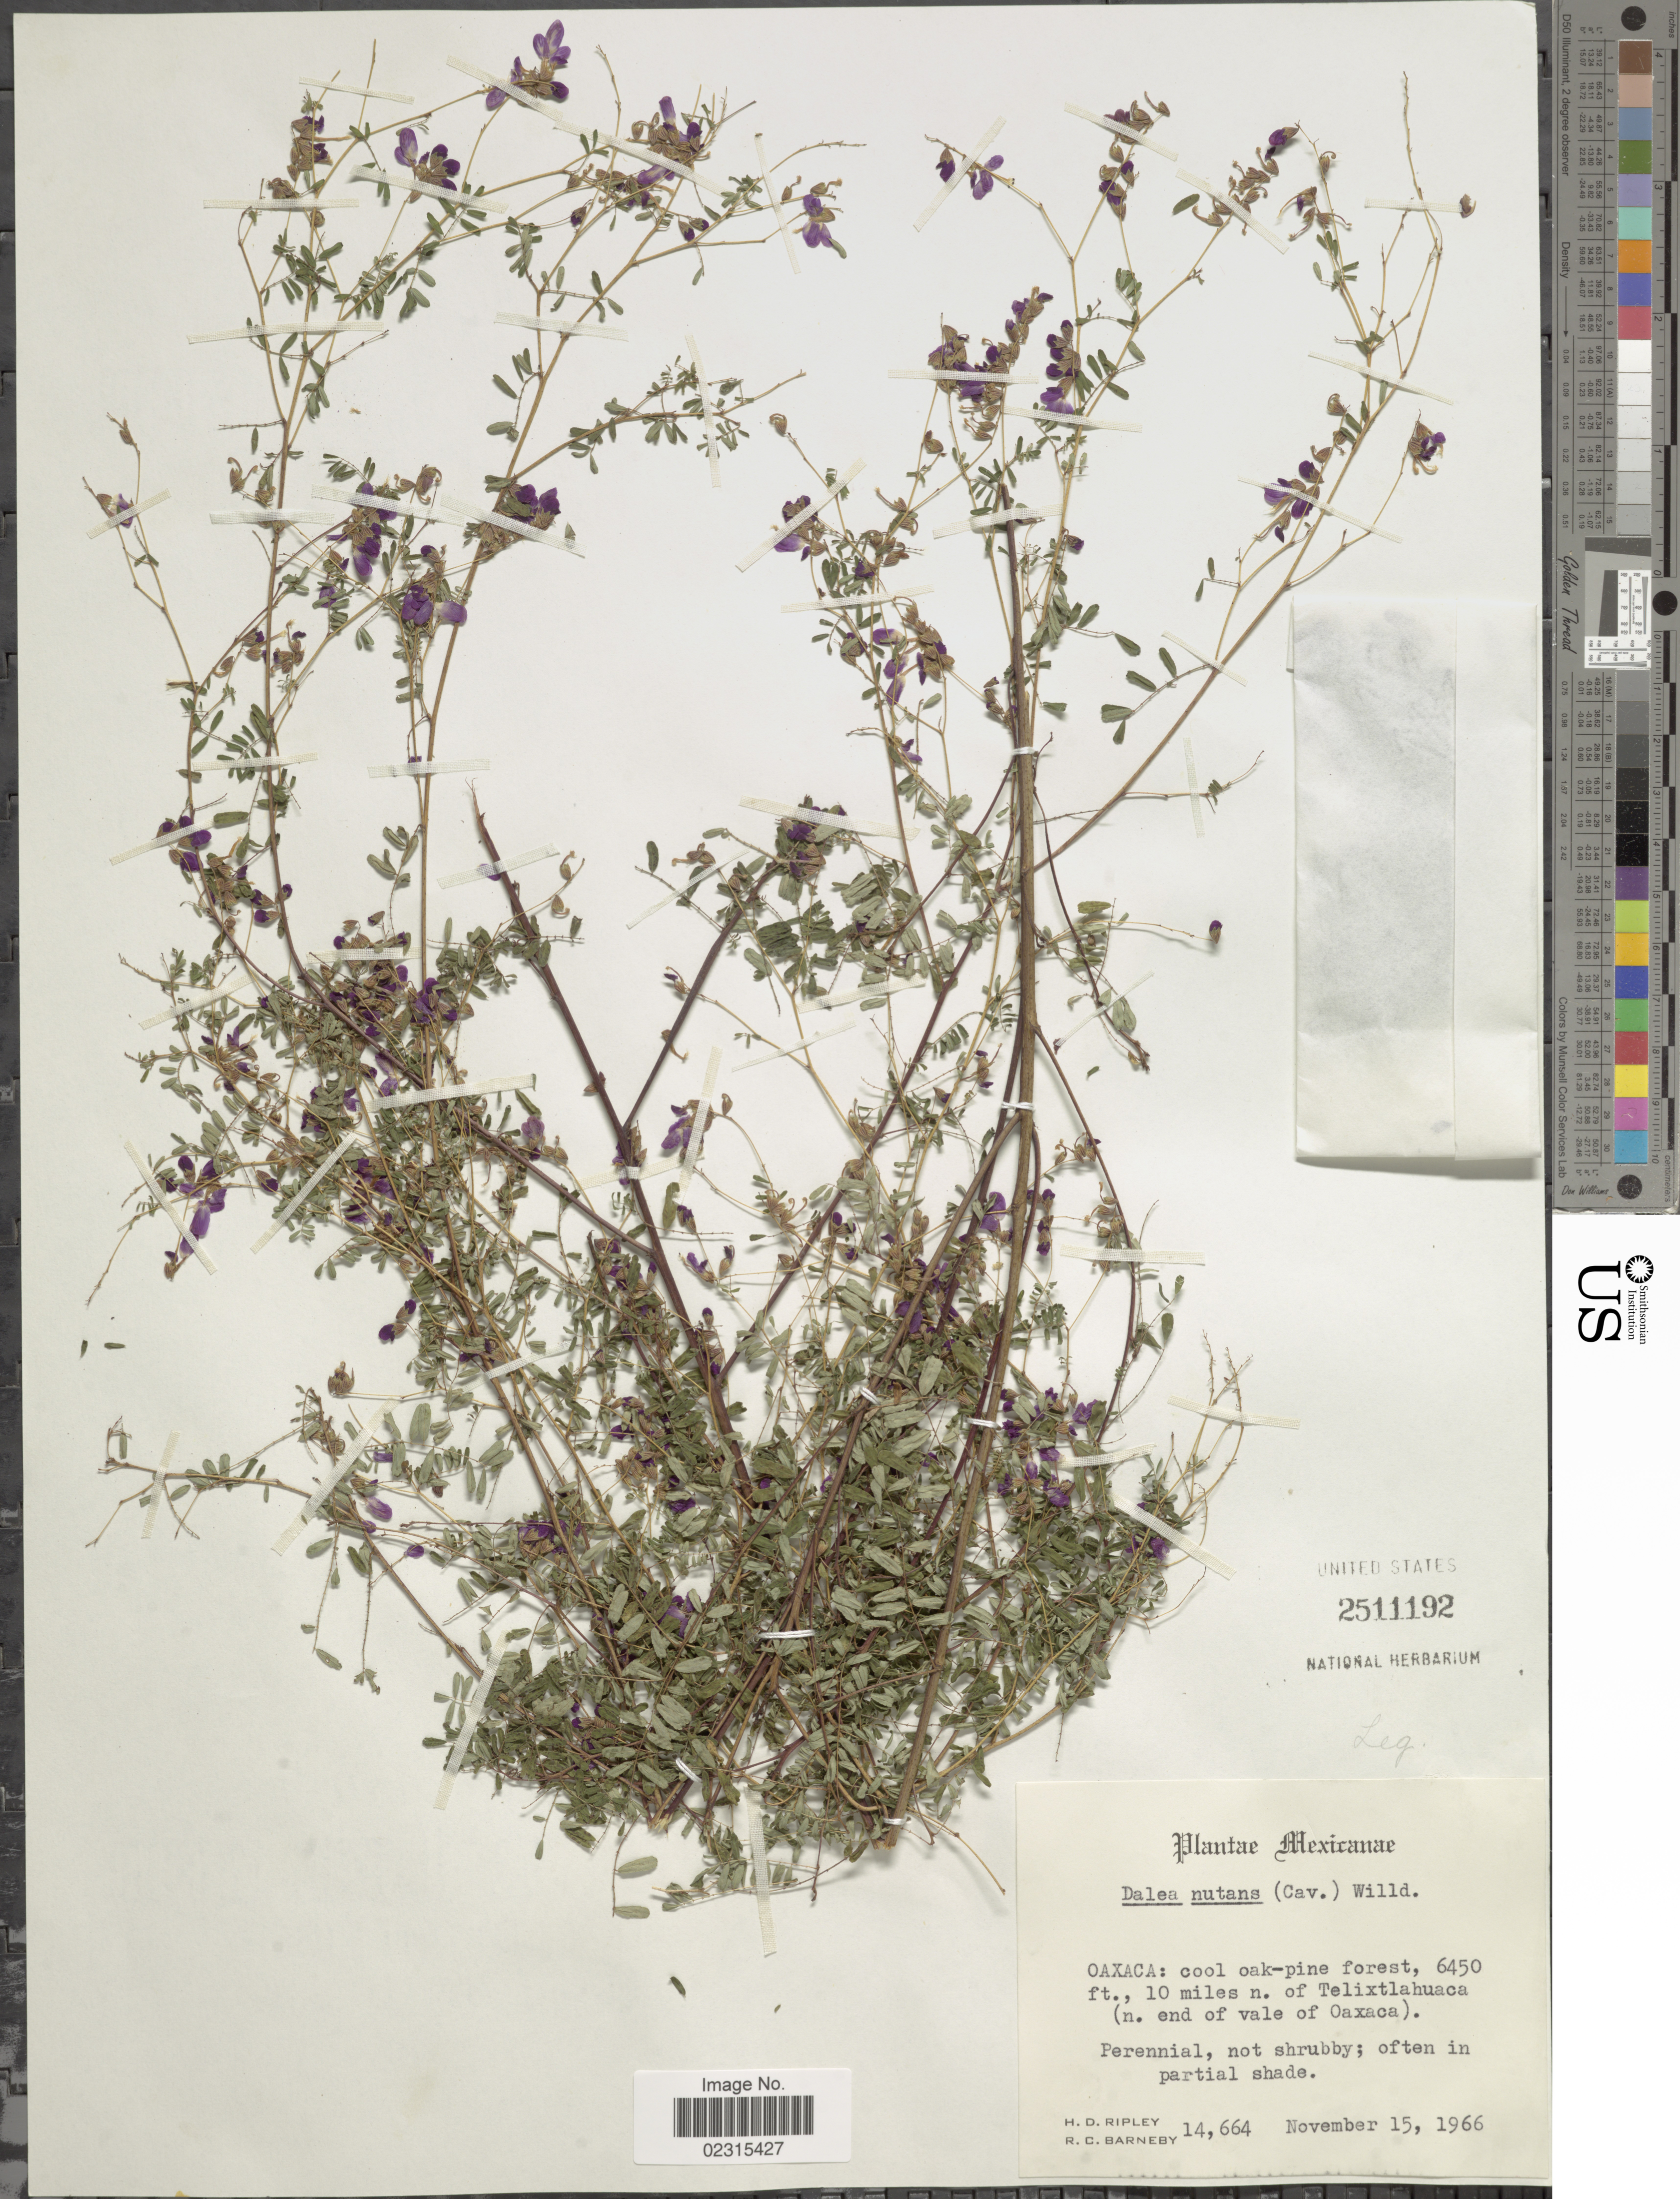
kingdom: Plantae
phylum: Tracheophyta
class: Magnoliopsida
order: Fabales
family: Fabaceae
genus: Marina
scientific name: Marina nutans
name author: (Cav.) Barneby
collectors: H. Ripley & R. C. Barneby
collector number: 14664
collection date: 1966-11-15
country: Mexico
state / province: Oaxaca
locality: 10 miles n of Telixtlahuaca (n. end of Vale of Oaxaca)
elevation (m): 1966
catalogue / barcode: US 2511192